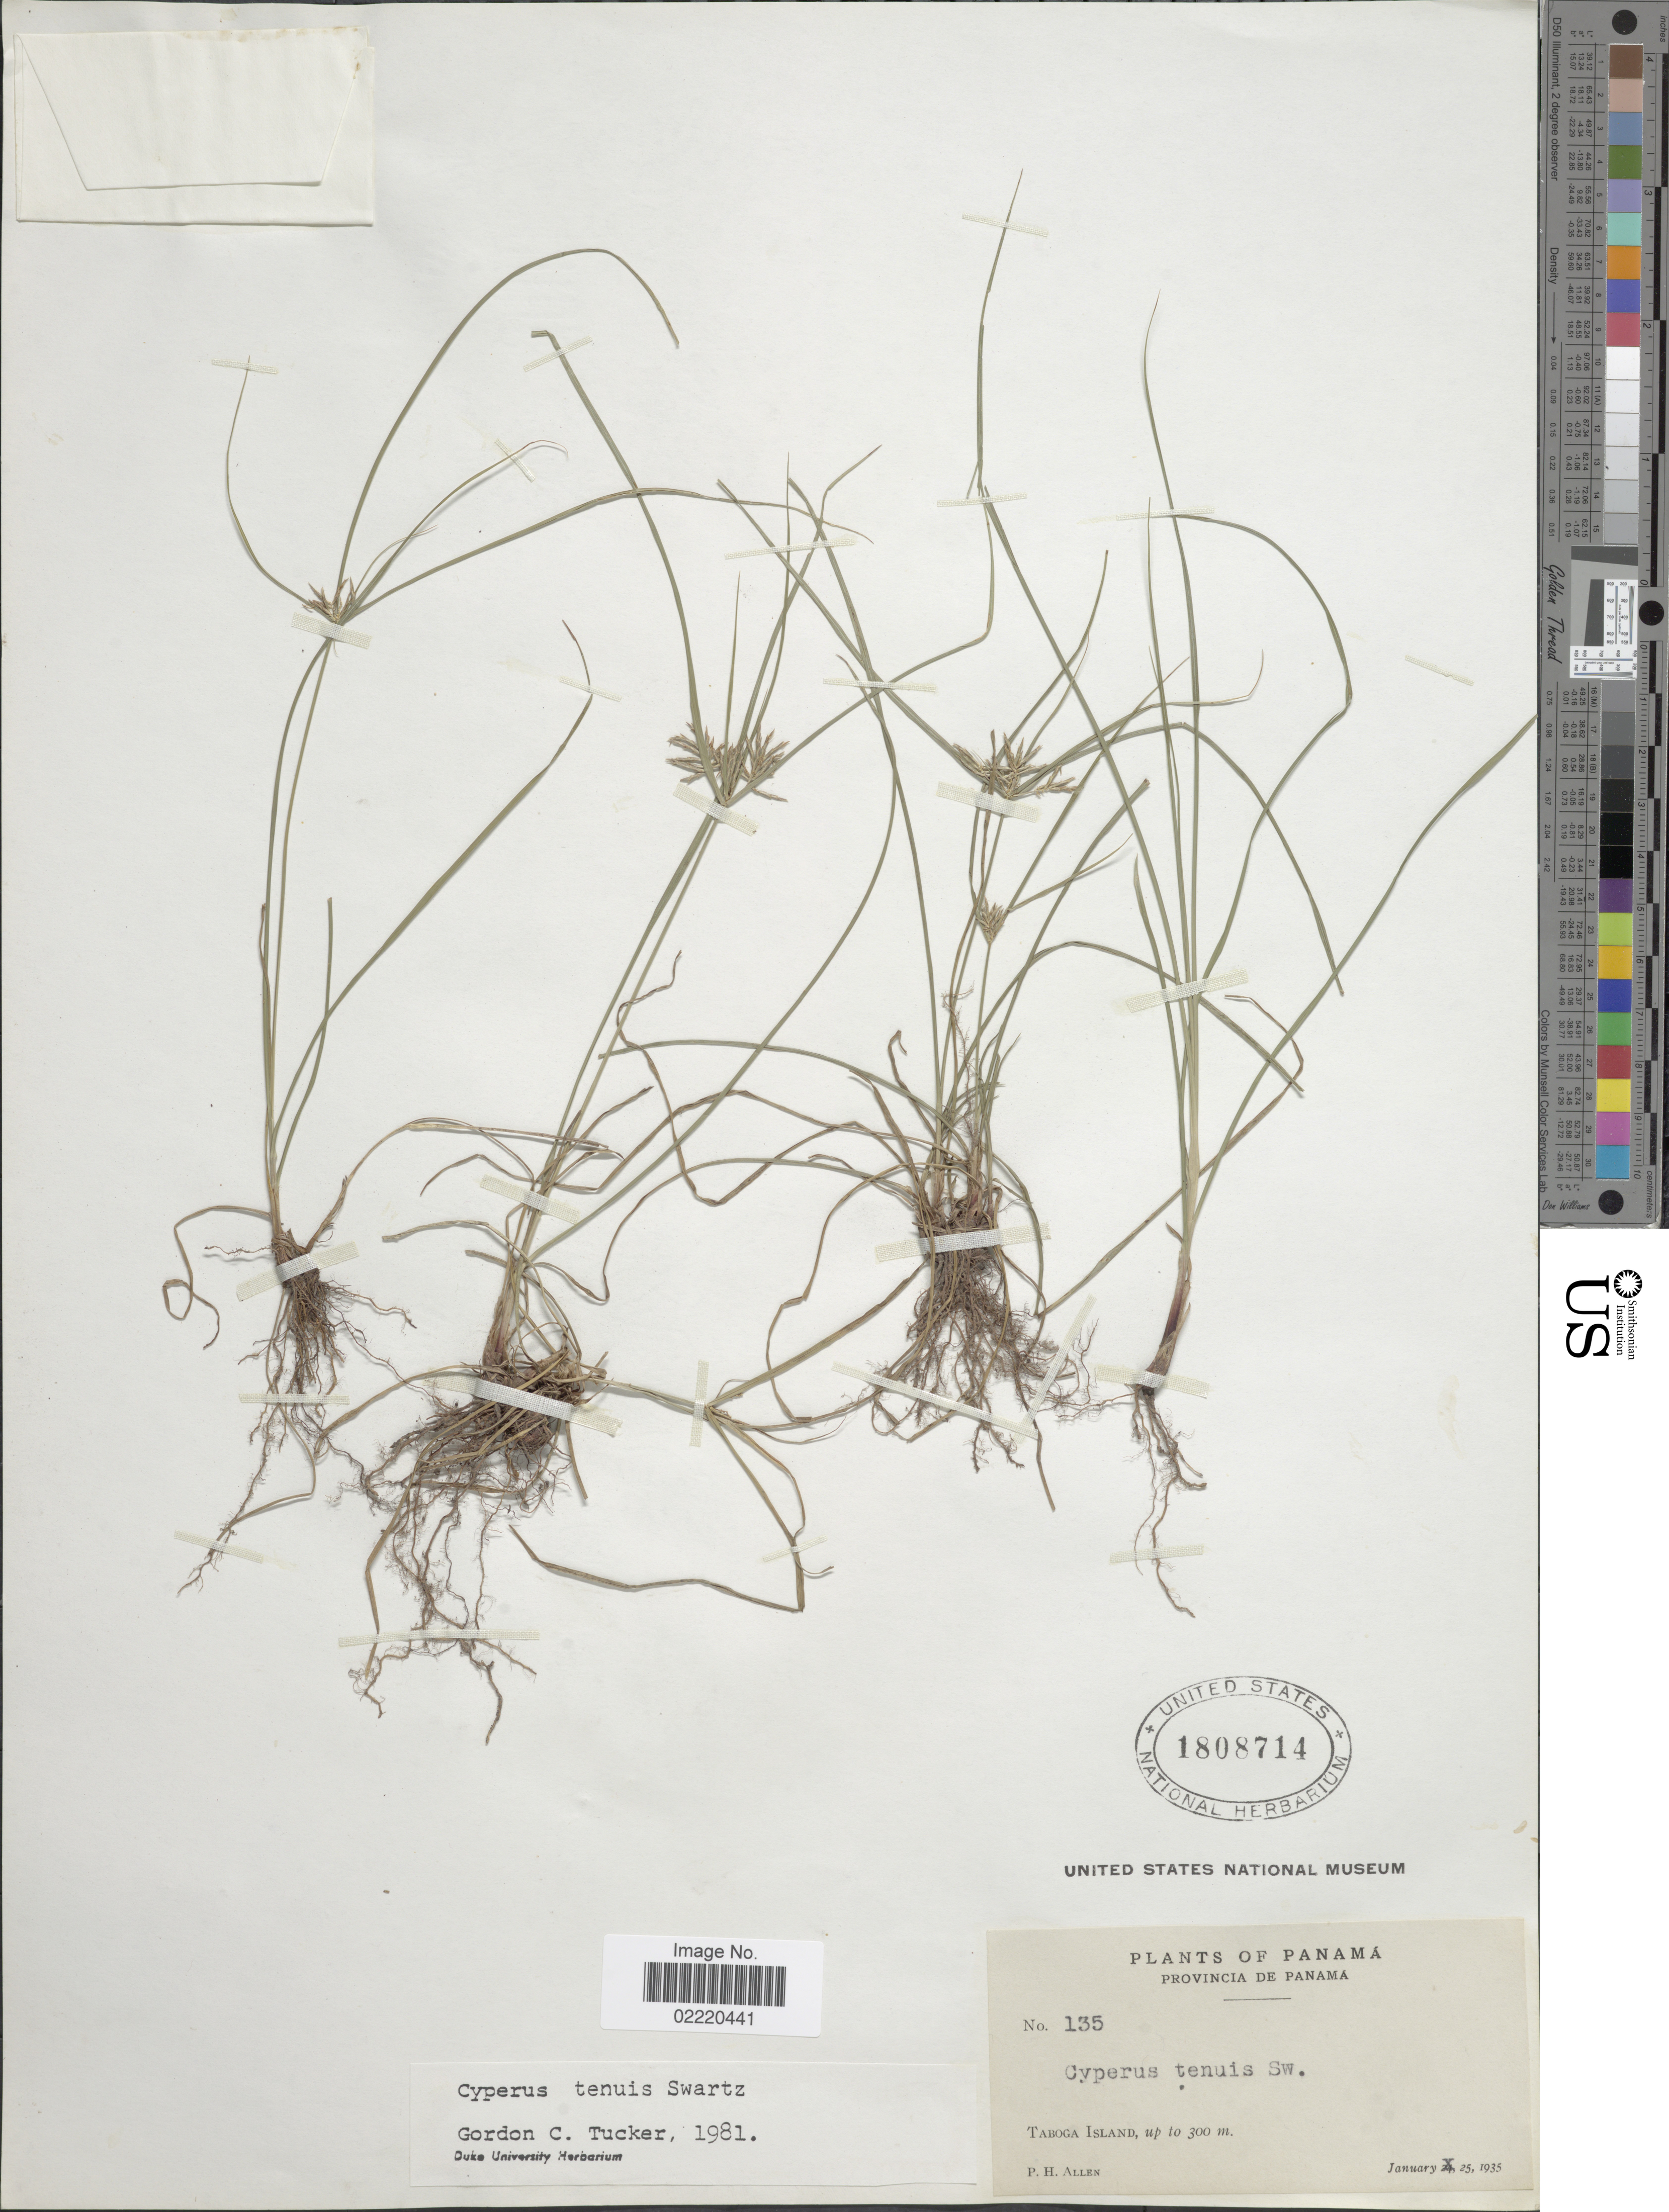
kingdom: Plantae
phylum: Tracheophyta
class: Liliopsida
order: Poales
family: Cyperaceae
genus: Cyperus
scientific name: Cyperus tenuis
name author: Sw.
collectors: P. H. Allen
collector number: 135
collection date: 1935-01-25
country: Panama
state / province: Panamá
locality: Taboga Island.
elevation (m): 300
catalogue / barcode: US 1808714